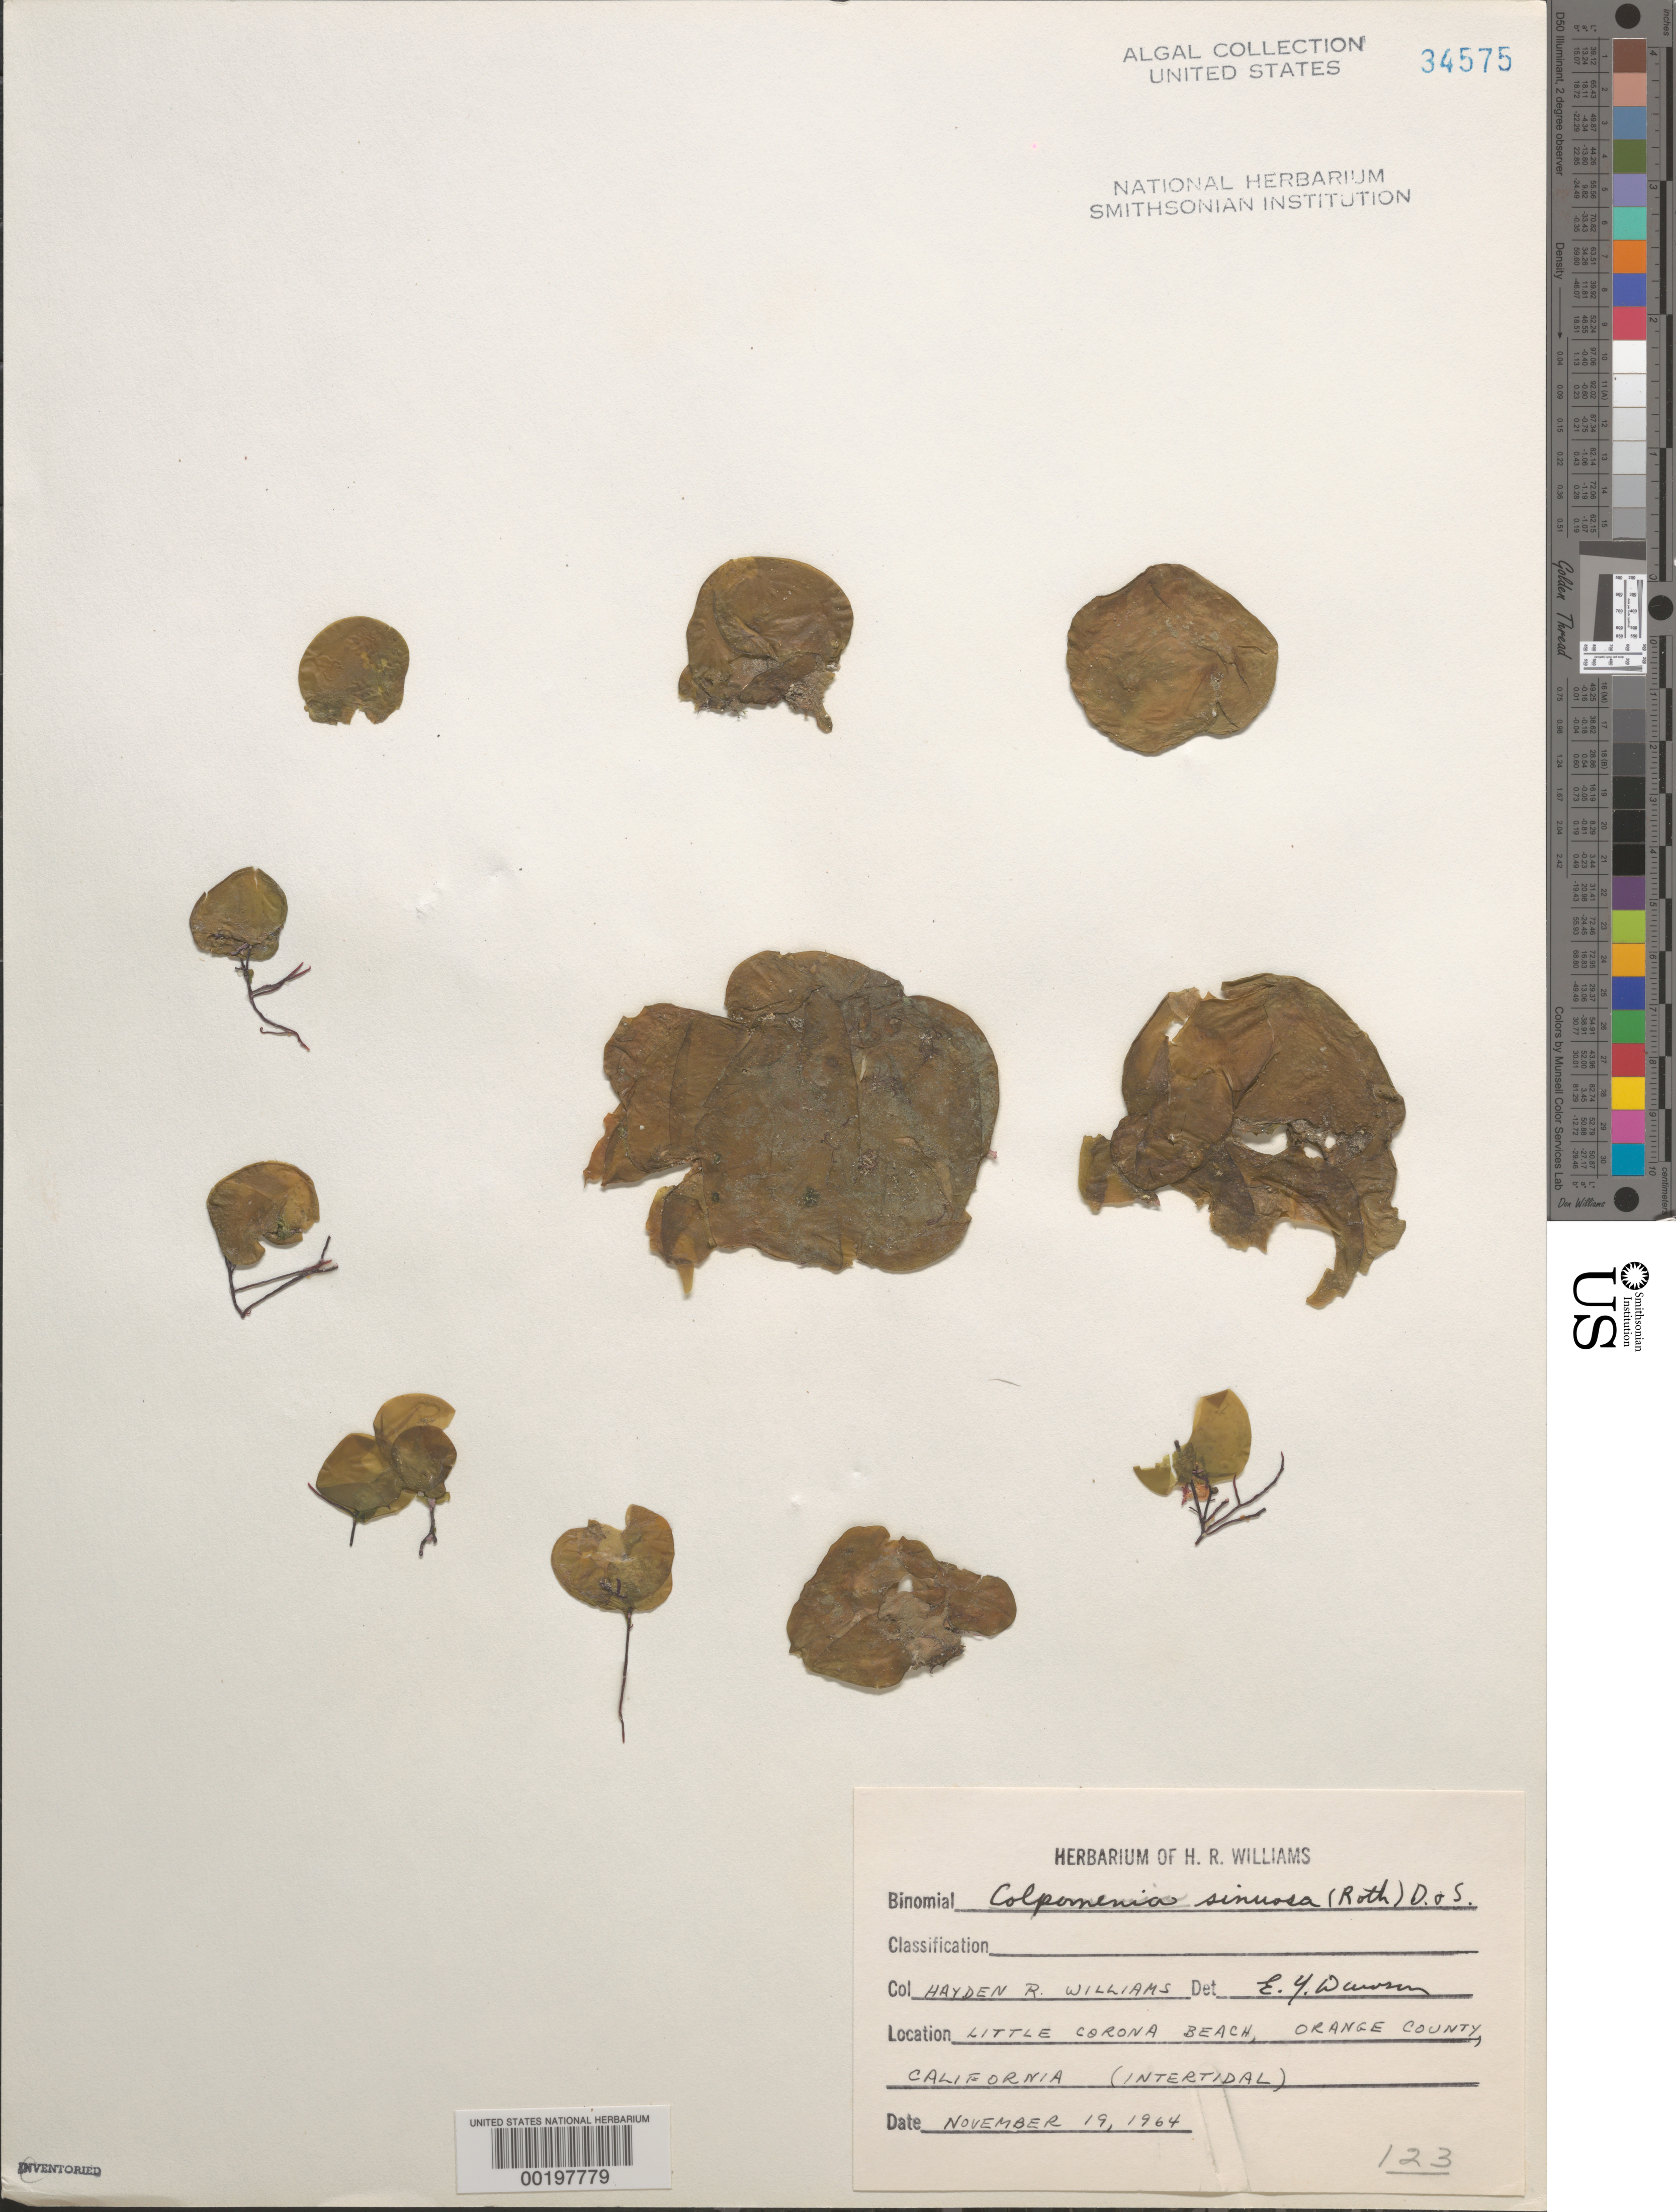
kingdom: Chromista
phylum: Ochrophyta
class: Phaeophyceae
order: Scytosiphonales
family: Scytosiphonaceae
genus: Colpomenia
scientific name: Colpomenia sinuosa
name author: (K. Mert. ex Roth) Derbes & Solier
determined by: Dawson, E. Y.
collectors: H. R. Williams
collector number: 123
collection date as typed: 19 Nov 1964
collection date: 1964-11-19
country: United States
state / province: California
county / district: Orange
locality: Little Corona Beach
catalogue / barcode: US 34575